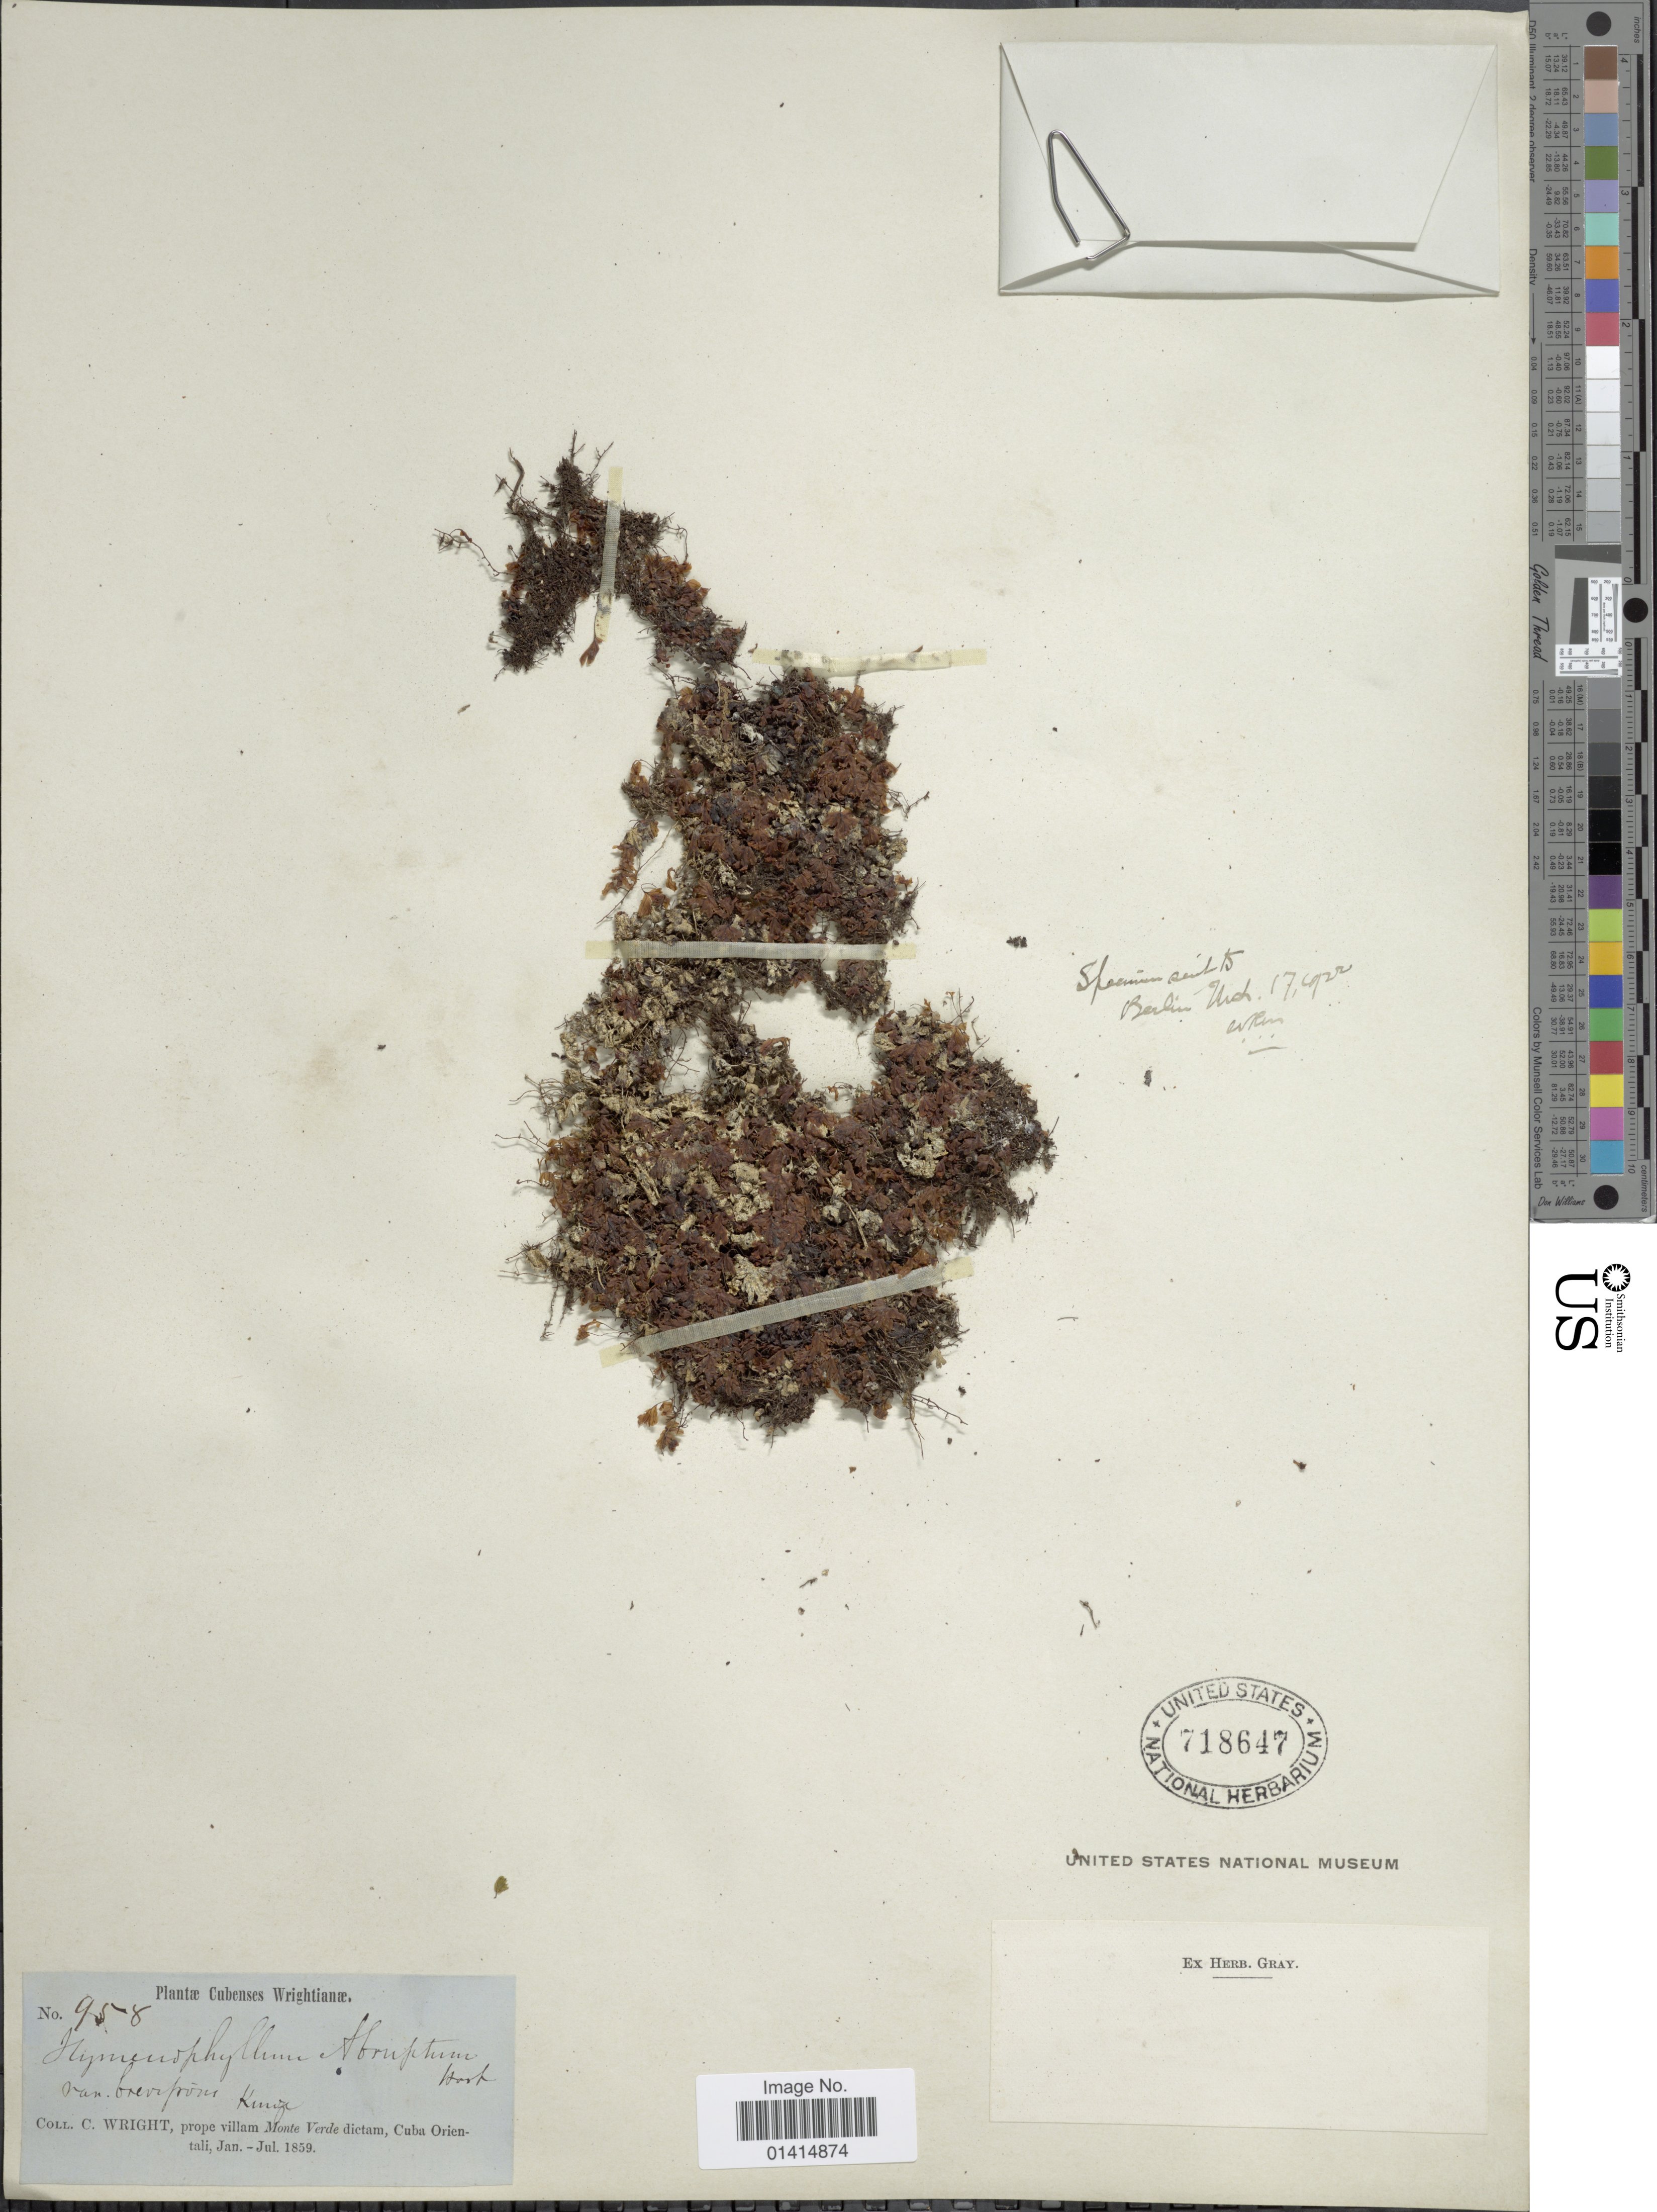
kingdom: Plantae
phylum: Tracheophyta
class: Polypodiopsida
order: Hymenophyllales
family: Hymenophyllaceae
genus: Hymenophyllum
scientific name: Hymenophyllum brevifrons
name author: Kunze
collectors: C. Wright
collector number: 958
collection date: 1859-01/1859-07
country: Cuba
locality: Porpe villam Monte Verde dictam, Cuba Orientali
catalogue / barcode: US 718647